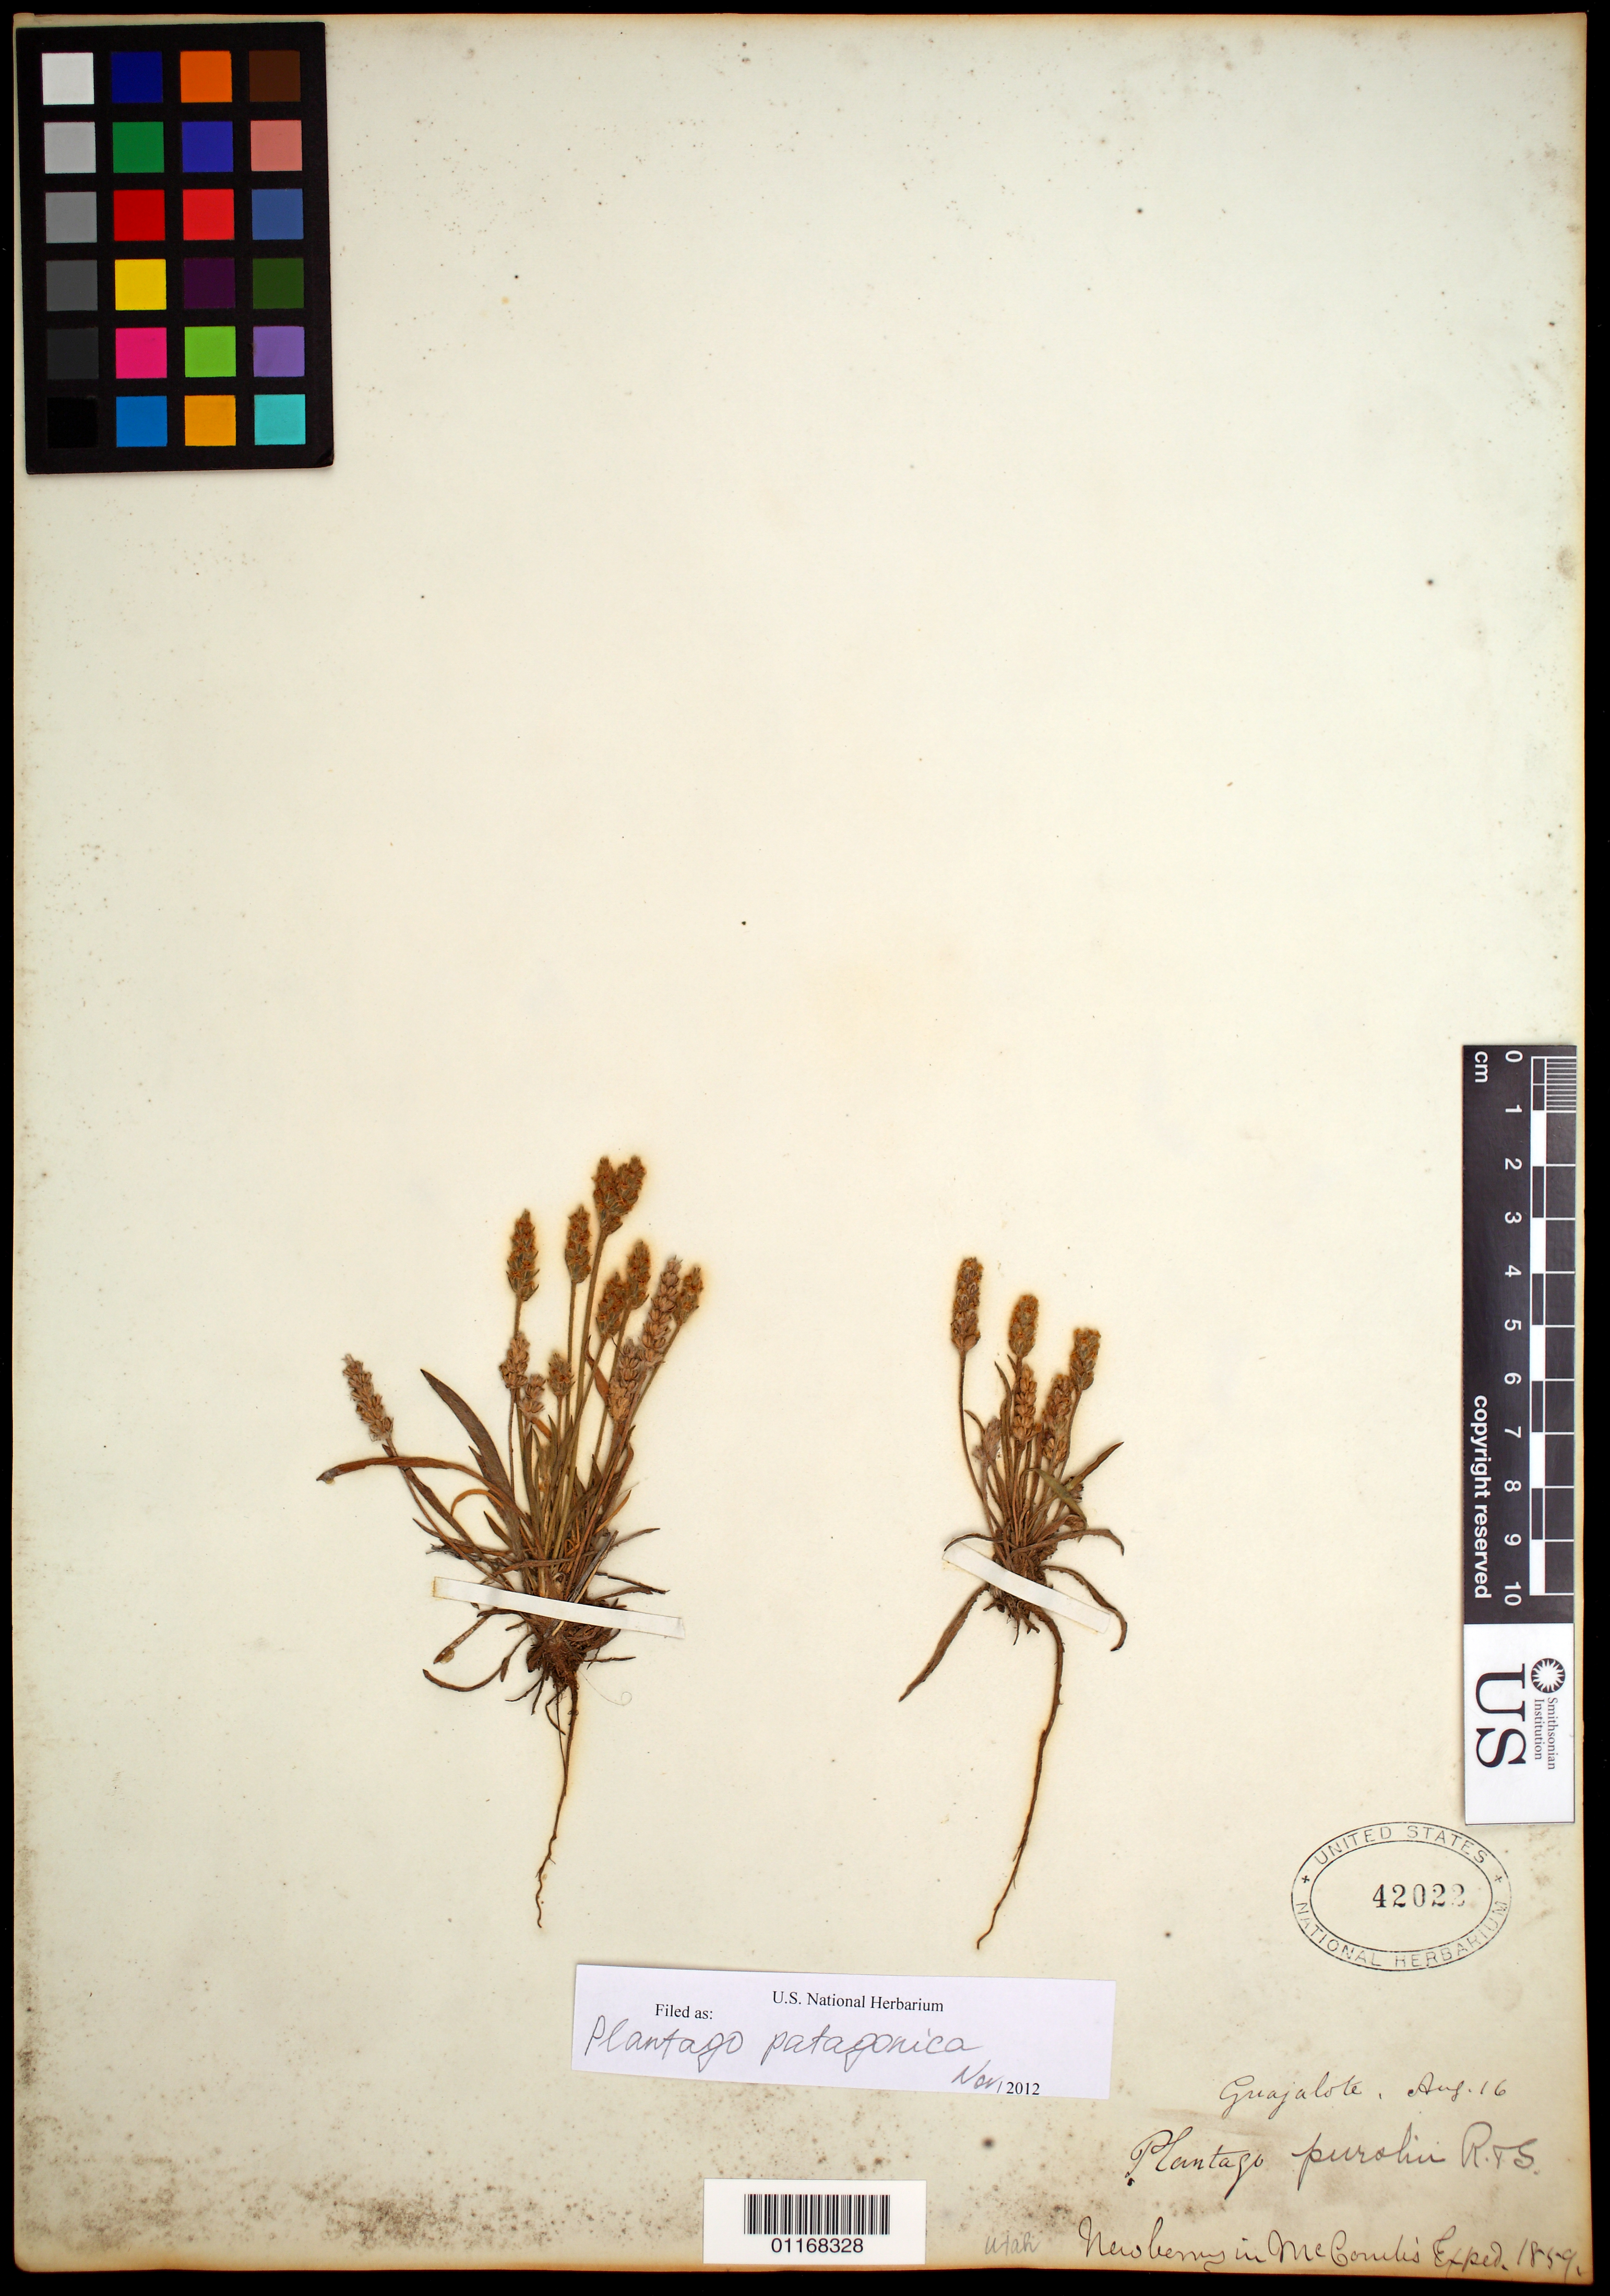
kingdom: Plantae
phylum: Tracheophyta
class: Magnoliopsida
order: Lamiales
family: Plantaginaceae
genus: Plantago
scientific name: Plantago patagonica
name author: Jacq.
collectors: J. S. Newberry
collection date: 1859-08-16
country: United States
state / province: Utah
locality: Guajalote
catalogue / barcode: US 42022